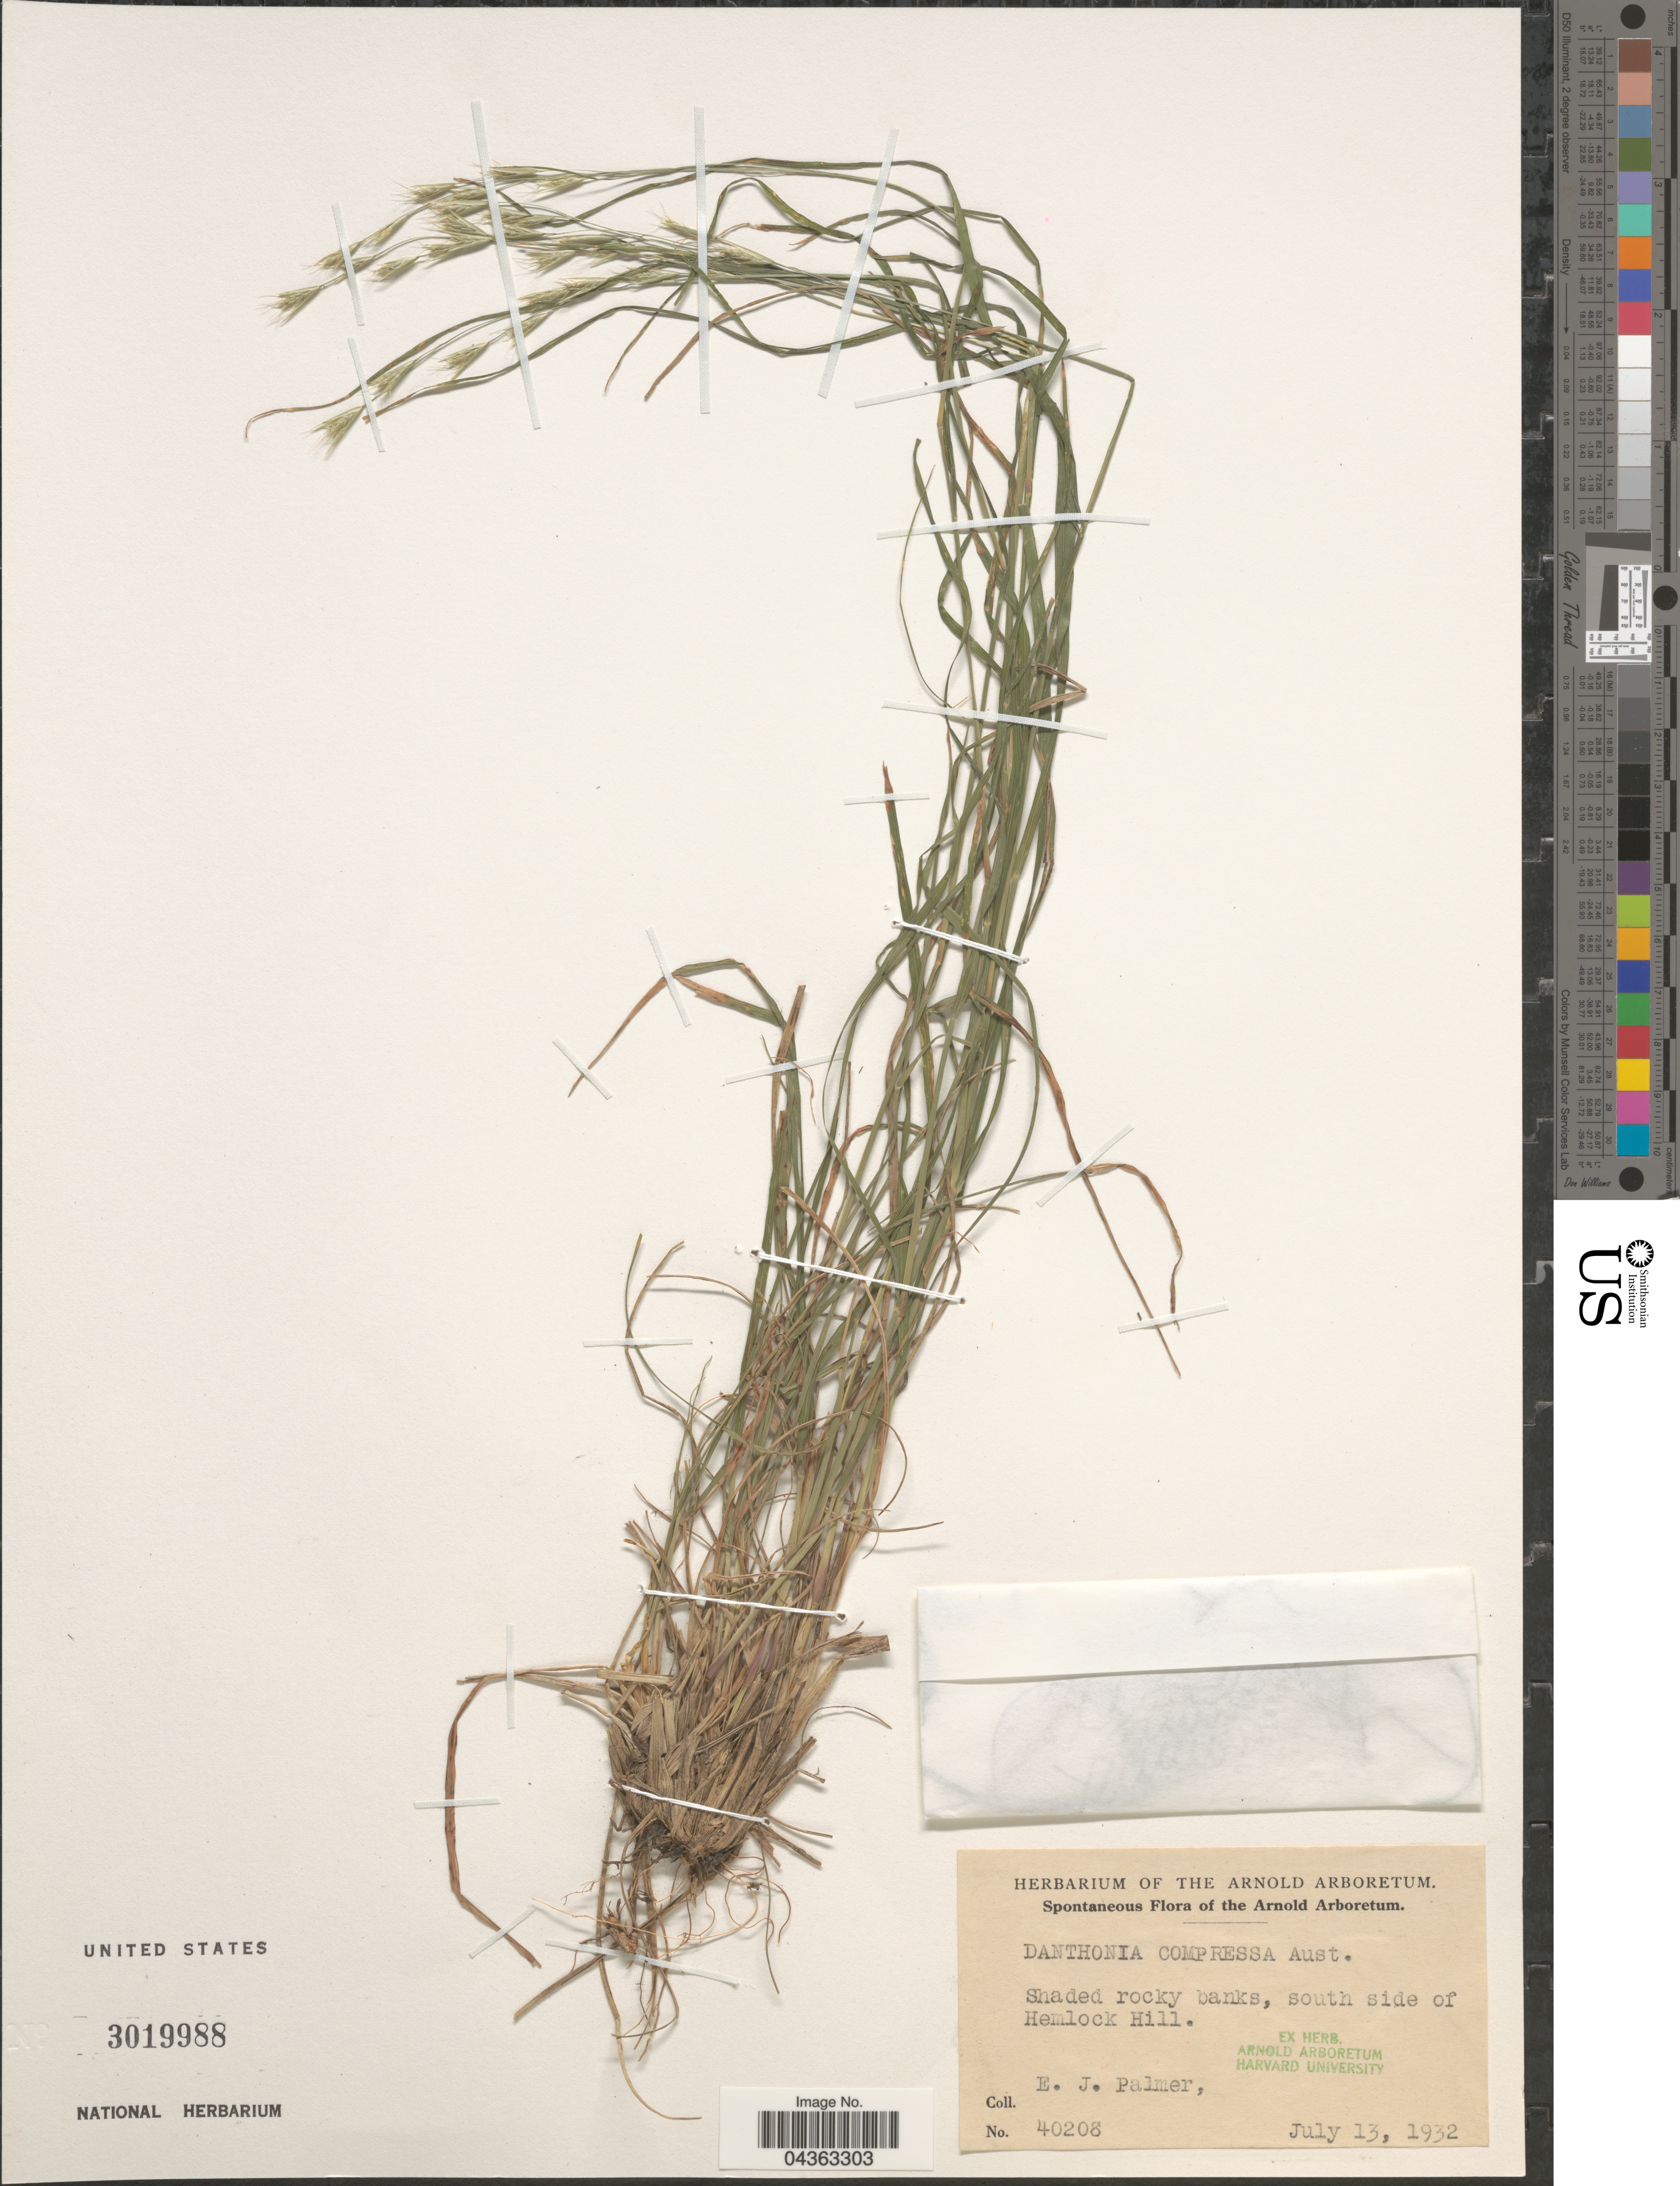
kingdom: Plantae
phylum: Tracheophyta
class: Liliopsida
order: Poales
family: Poaceae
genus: Danthonia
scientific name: Danthonia compressa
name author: Austin in F. Peck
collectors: E. J. Palmer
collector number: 40208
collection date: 1932-07-13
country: United States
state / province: Massachusetts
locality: Shaded rocky banks, south side of Hemlock Hill.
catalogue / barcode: US 3019988